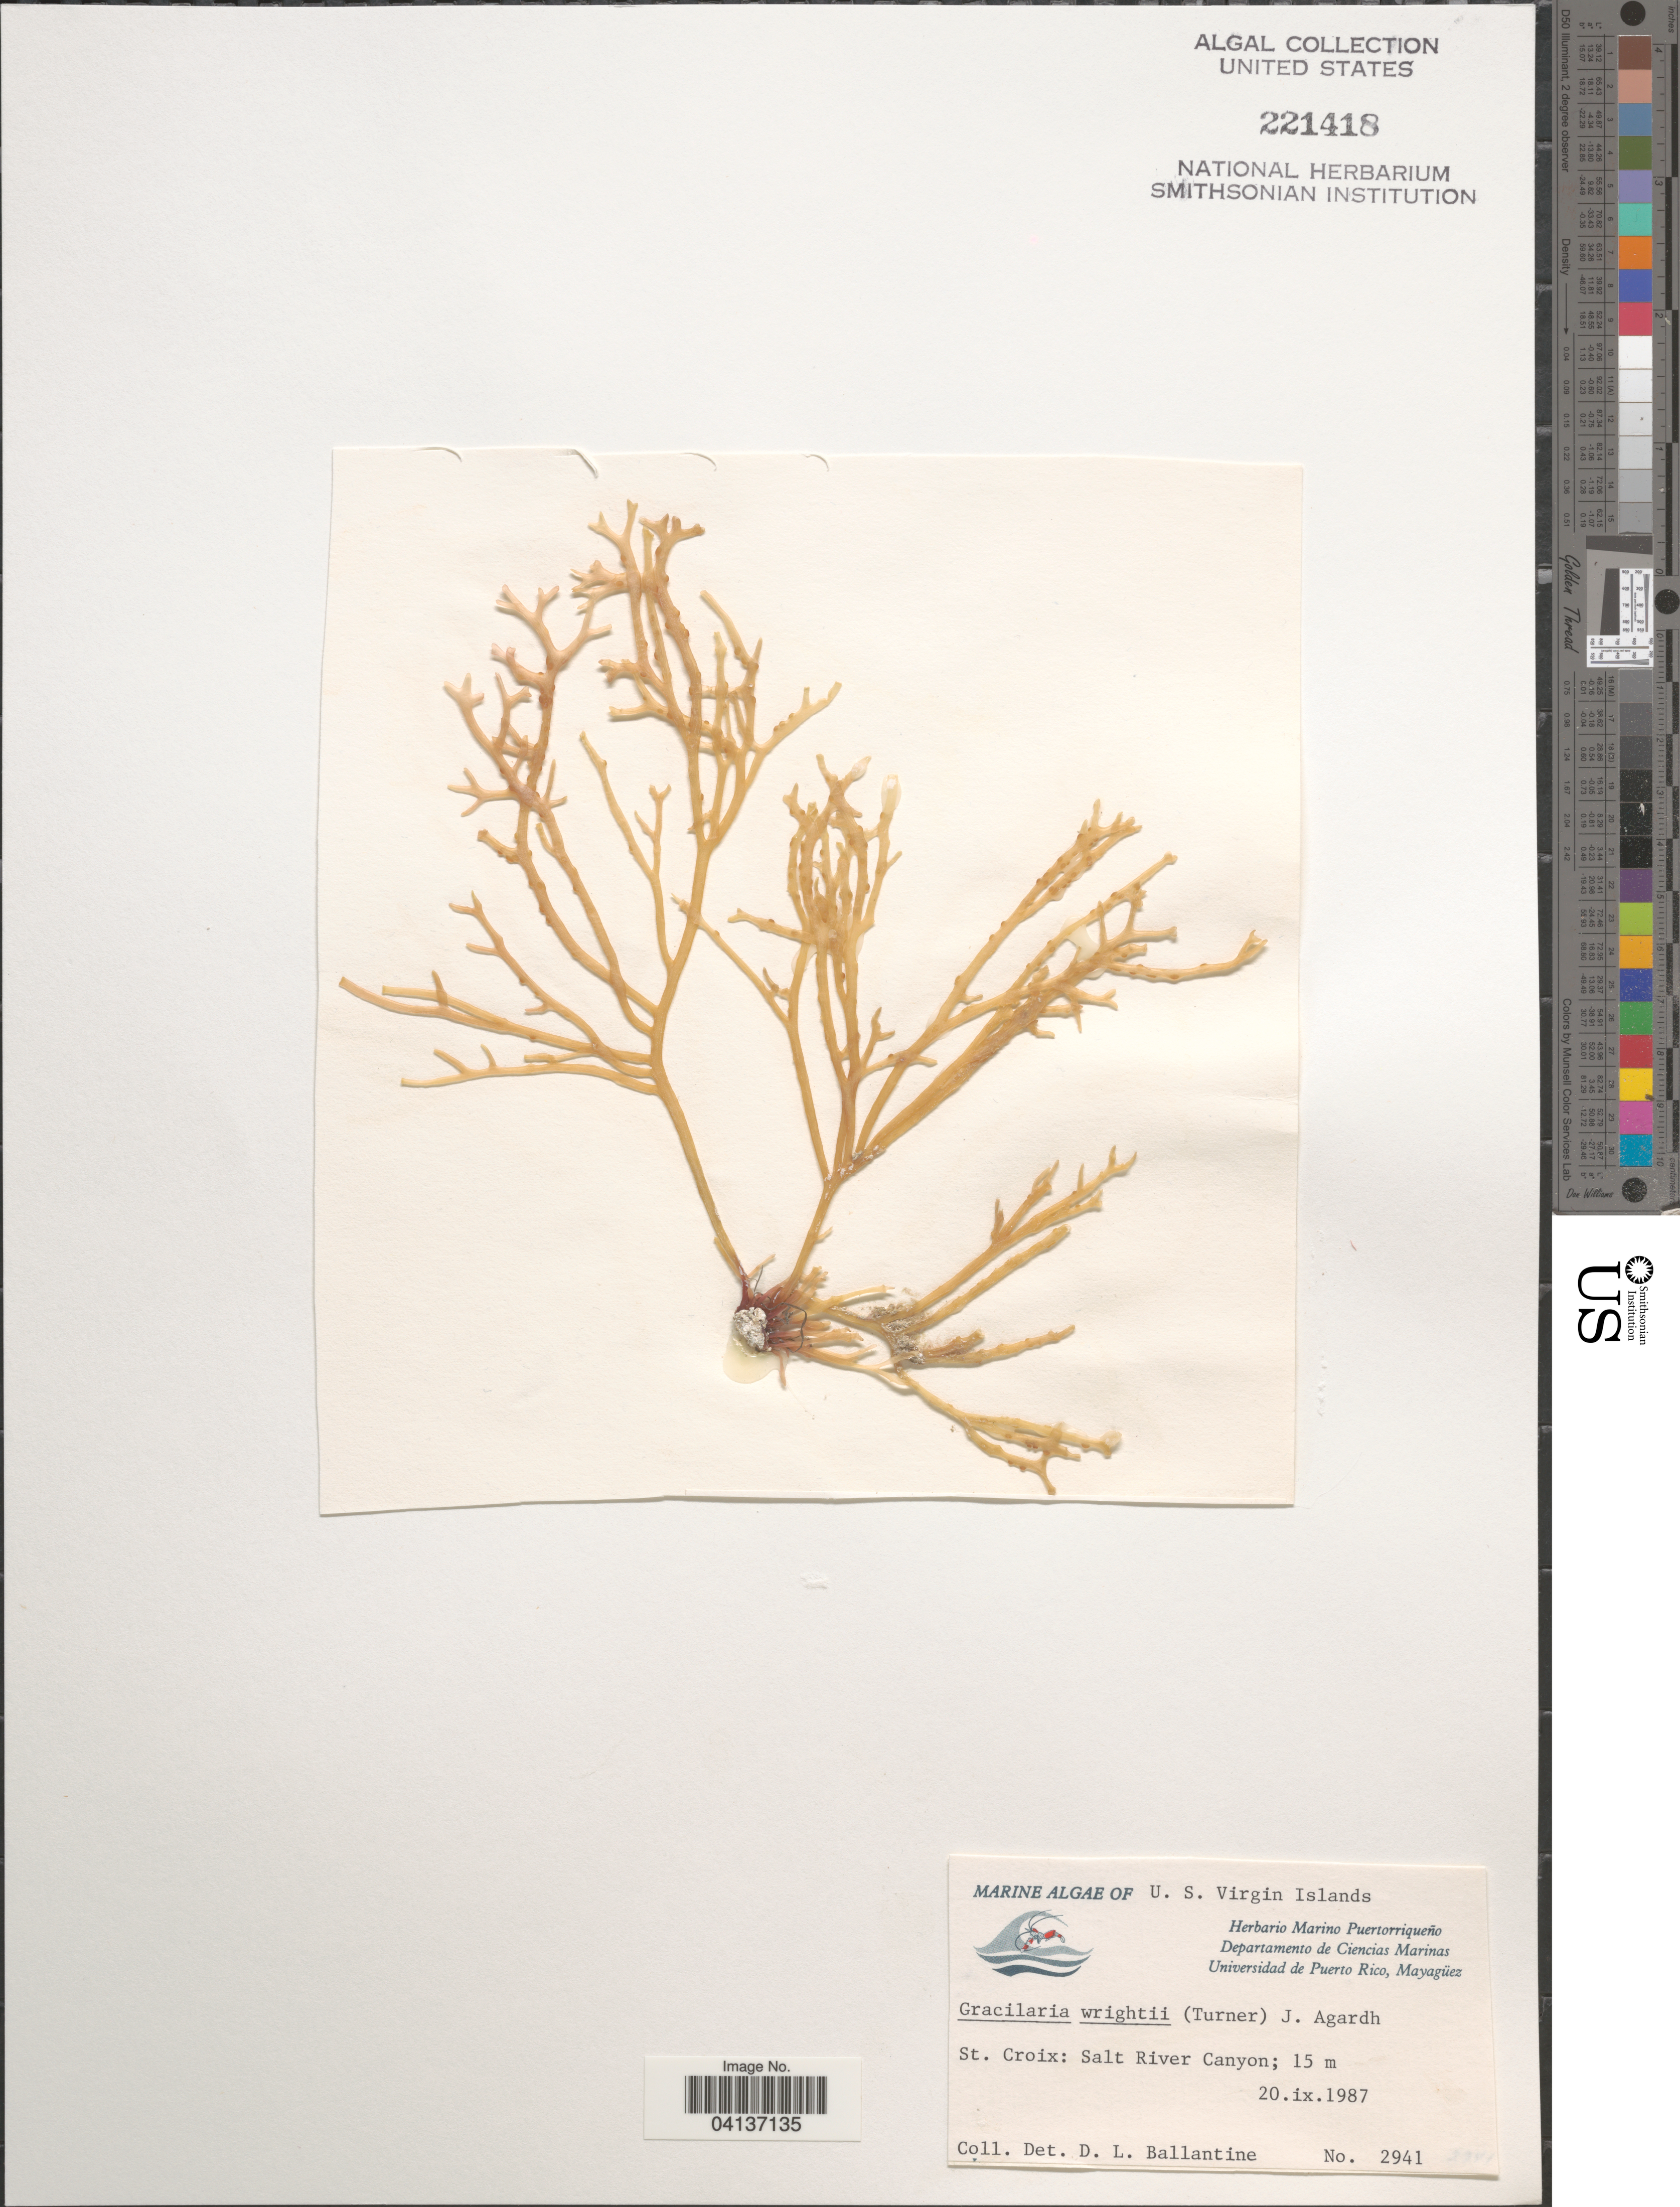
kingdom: Plantae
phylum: Rhodophyta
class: Florideophyceae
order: Gracilariales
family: Gracilariaceae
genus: Gracilaria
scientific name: Gracilaria wrightii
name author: (Turner) J. Agardh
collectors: D.L. Ballantine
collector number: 2941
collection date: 1987-09-20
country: U.S. Virgin Islands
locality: St. Croix: Salt River Canyon.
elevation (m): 15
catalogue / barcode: US 221418